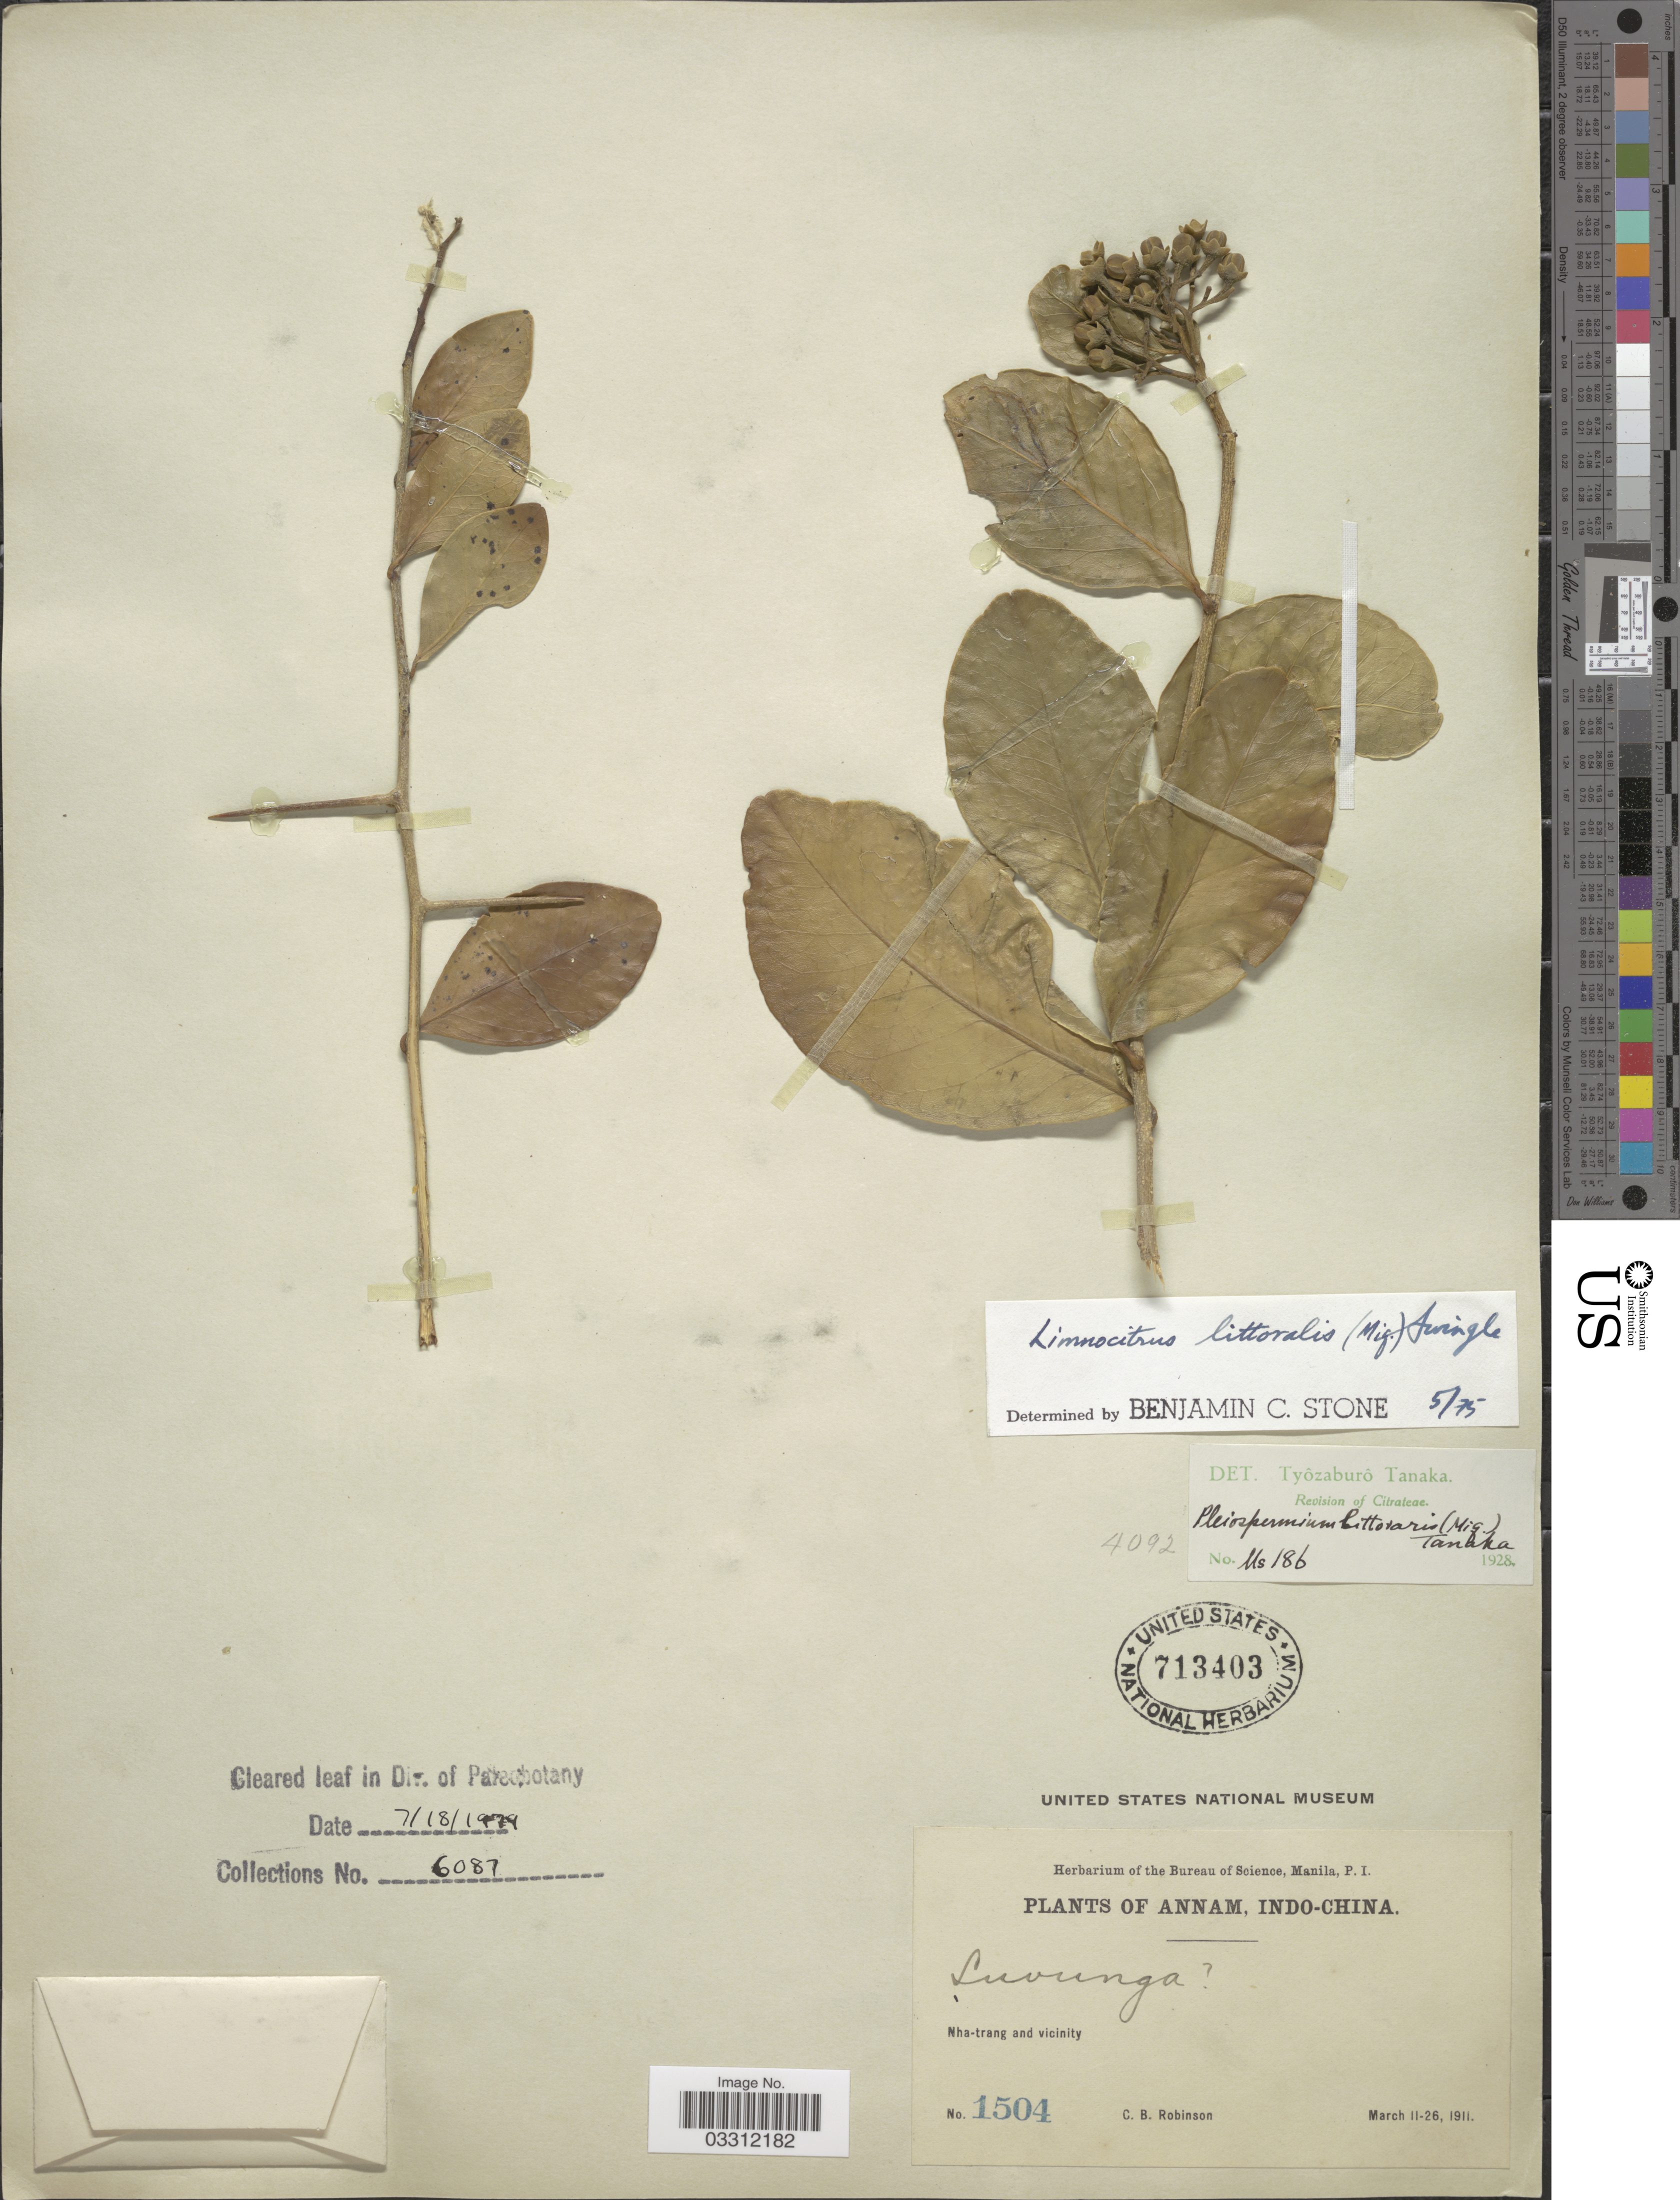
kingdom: Plantae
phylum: Tracheophyta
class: Magnoliopsida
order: Sapindales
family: Rutaceae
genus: Limnocitrus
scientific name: Limnocitrus littoralis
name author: (Miq.) Swingle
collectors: C. Robinson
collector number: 1504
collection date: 1911-03-11/1911-03-26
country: Vietnam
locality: Annam, Indo-China, Nha-trang and vicinity.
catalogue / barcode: US 713403